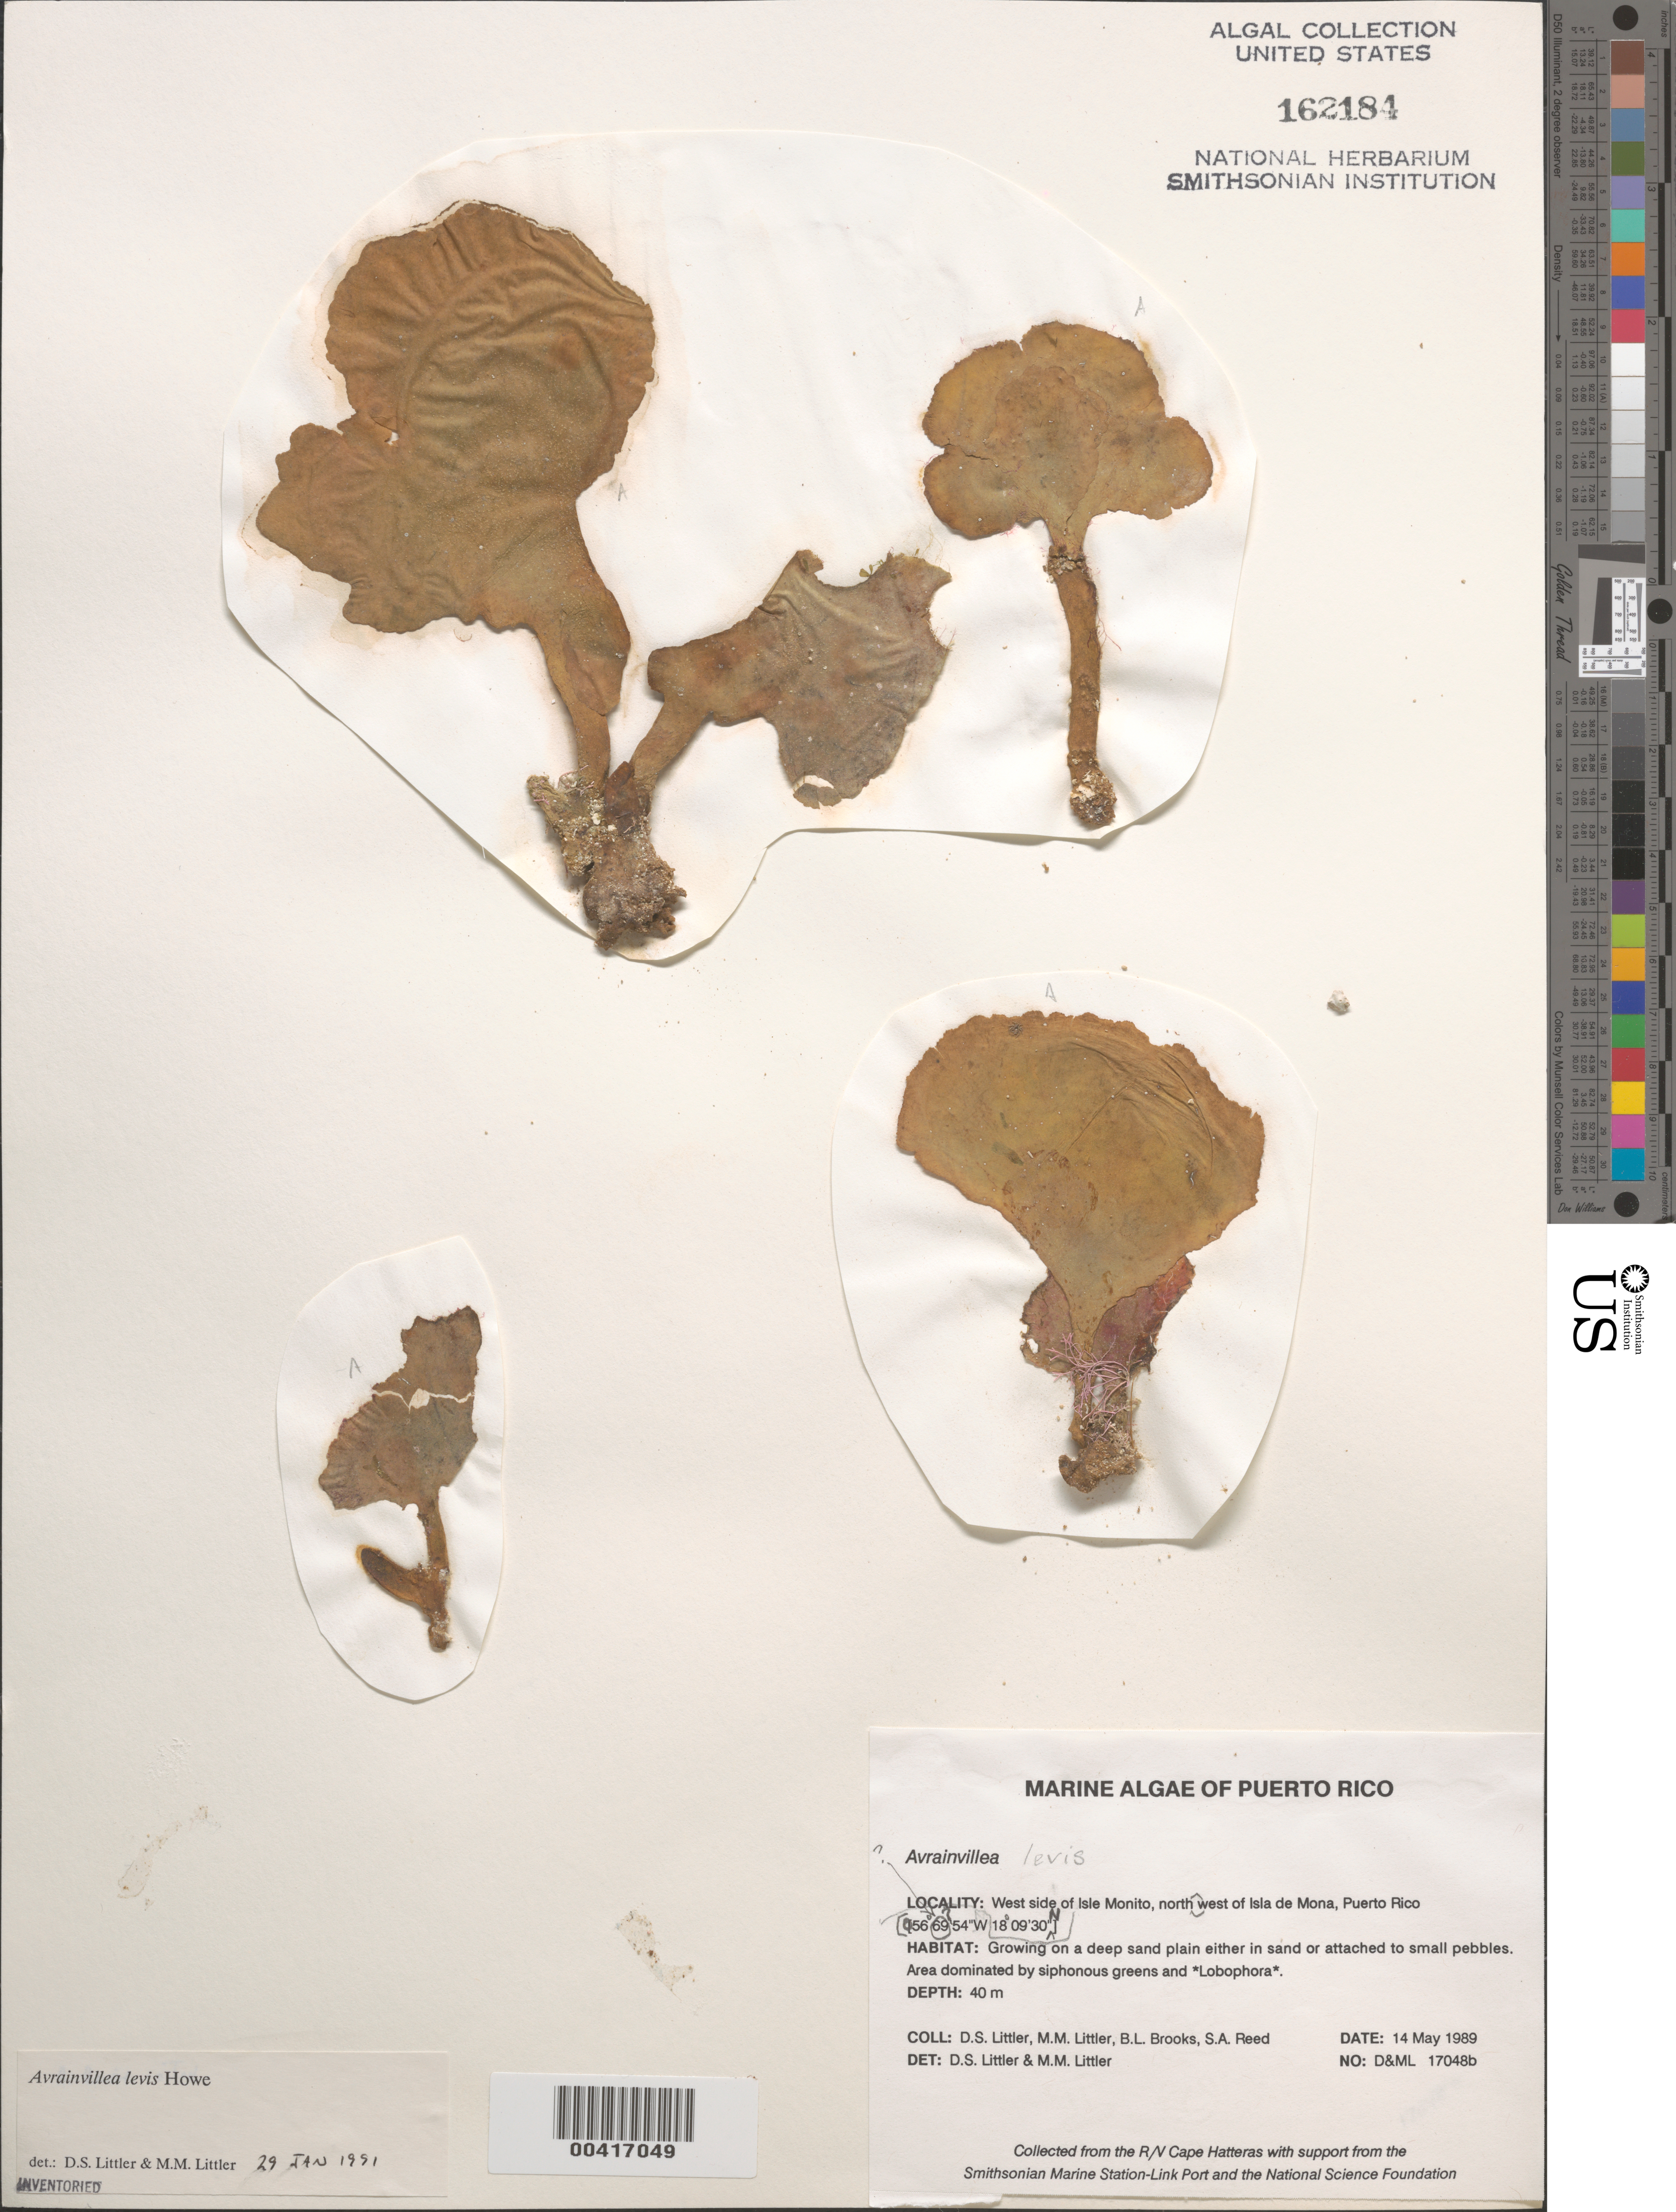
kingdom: Plantae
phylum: Chlorophyta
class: Ulvophyceae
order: Bryopsidales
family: Dichotomosiphonaceae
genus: Avrainvillea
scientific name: Avrainvillea levis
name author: M. Howe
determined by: Littler, D. S.; Littler, M. M.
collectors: D. S. Littler, M. M. Littler, B. Brooks & S. Reed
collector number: D&ML 17048b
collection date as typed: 14 May 1989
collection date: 1989-05-14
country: Puerto Rico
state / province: Mayaguëz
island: Monito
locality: Isla Monito, northwest of Isla de Mona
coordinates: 18 09' 30" N, 56 69' 54" W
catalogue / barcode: US 162184